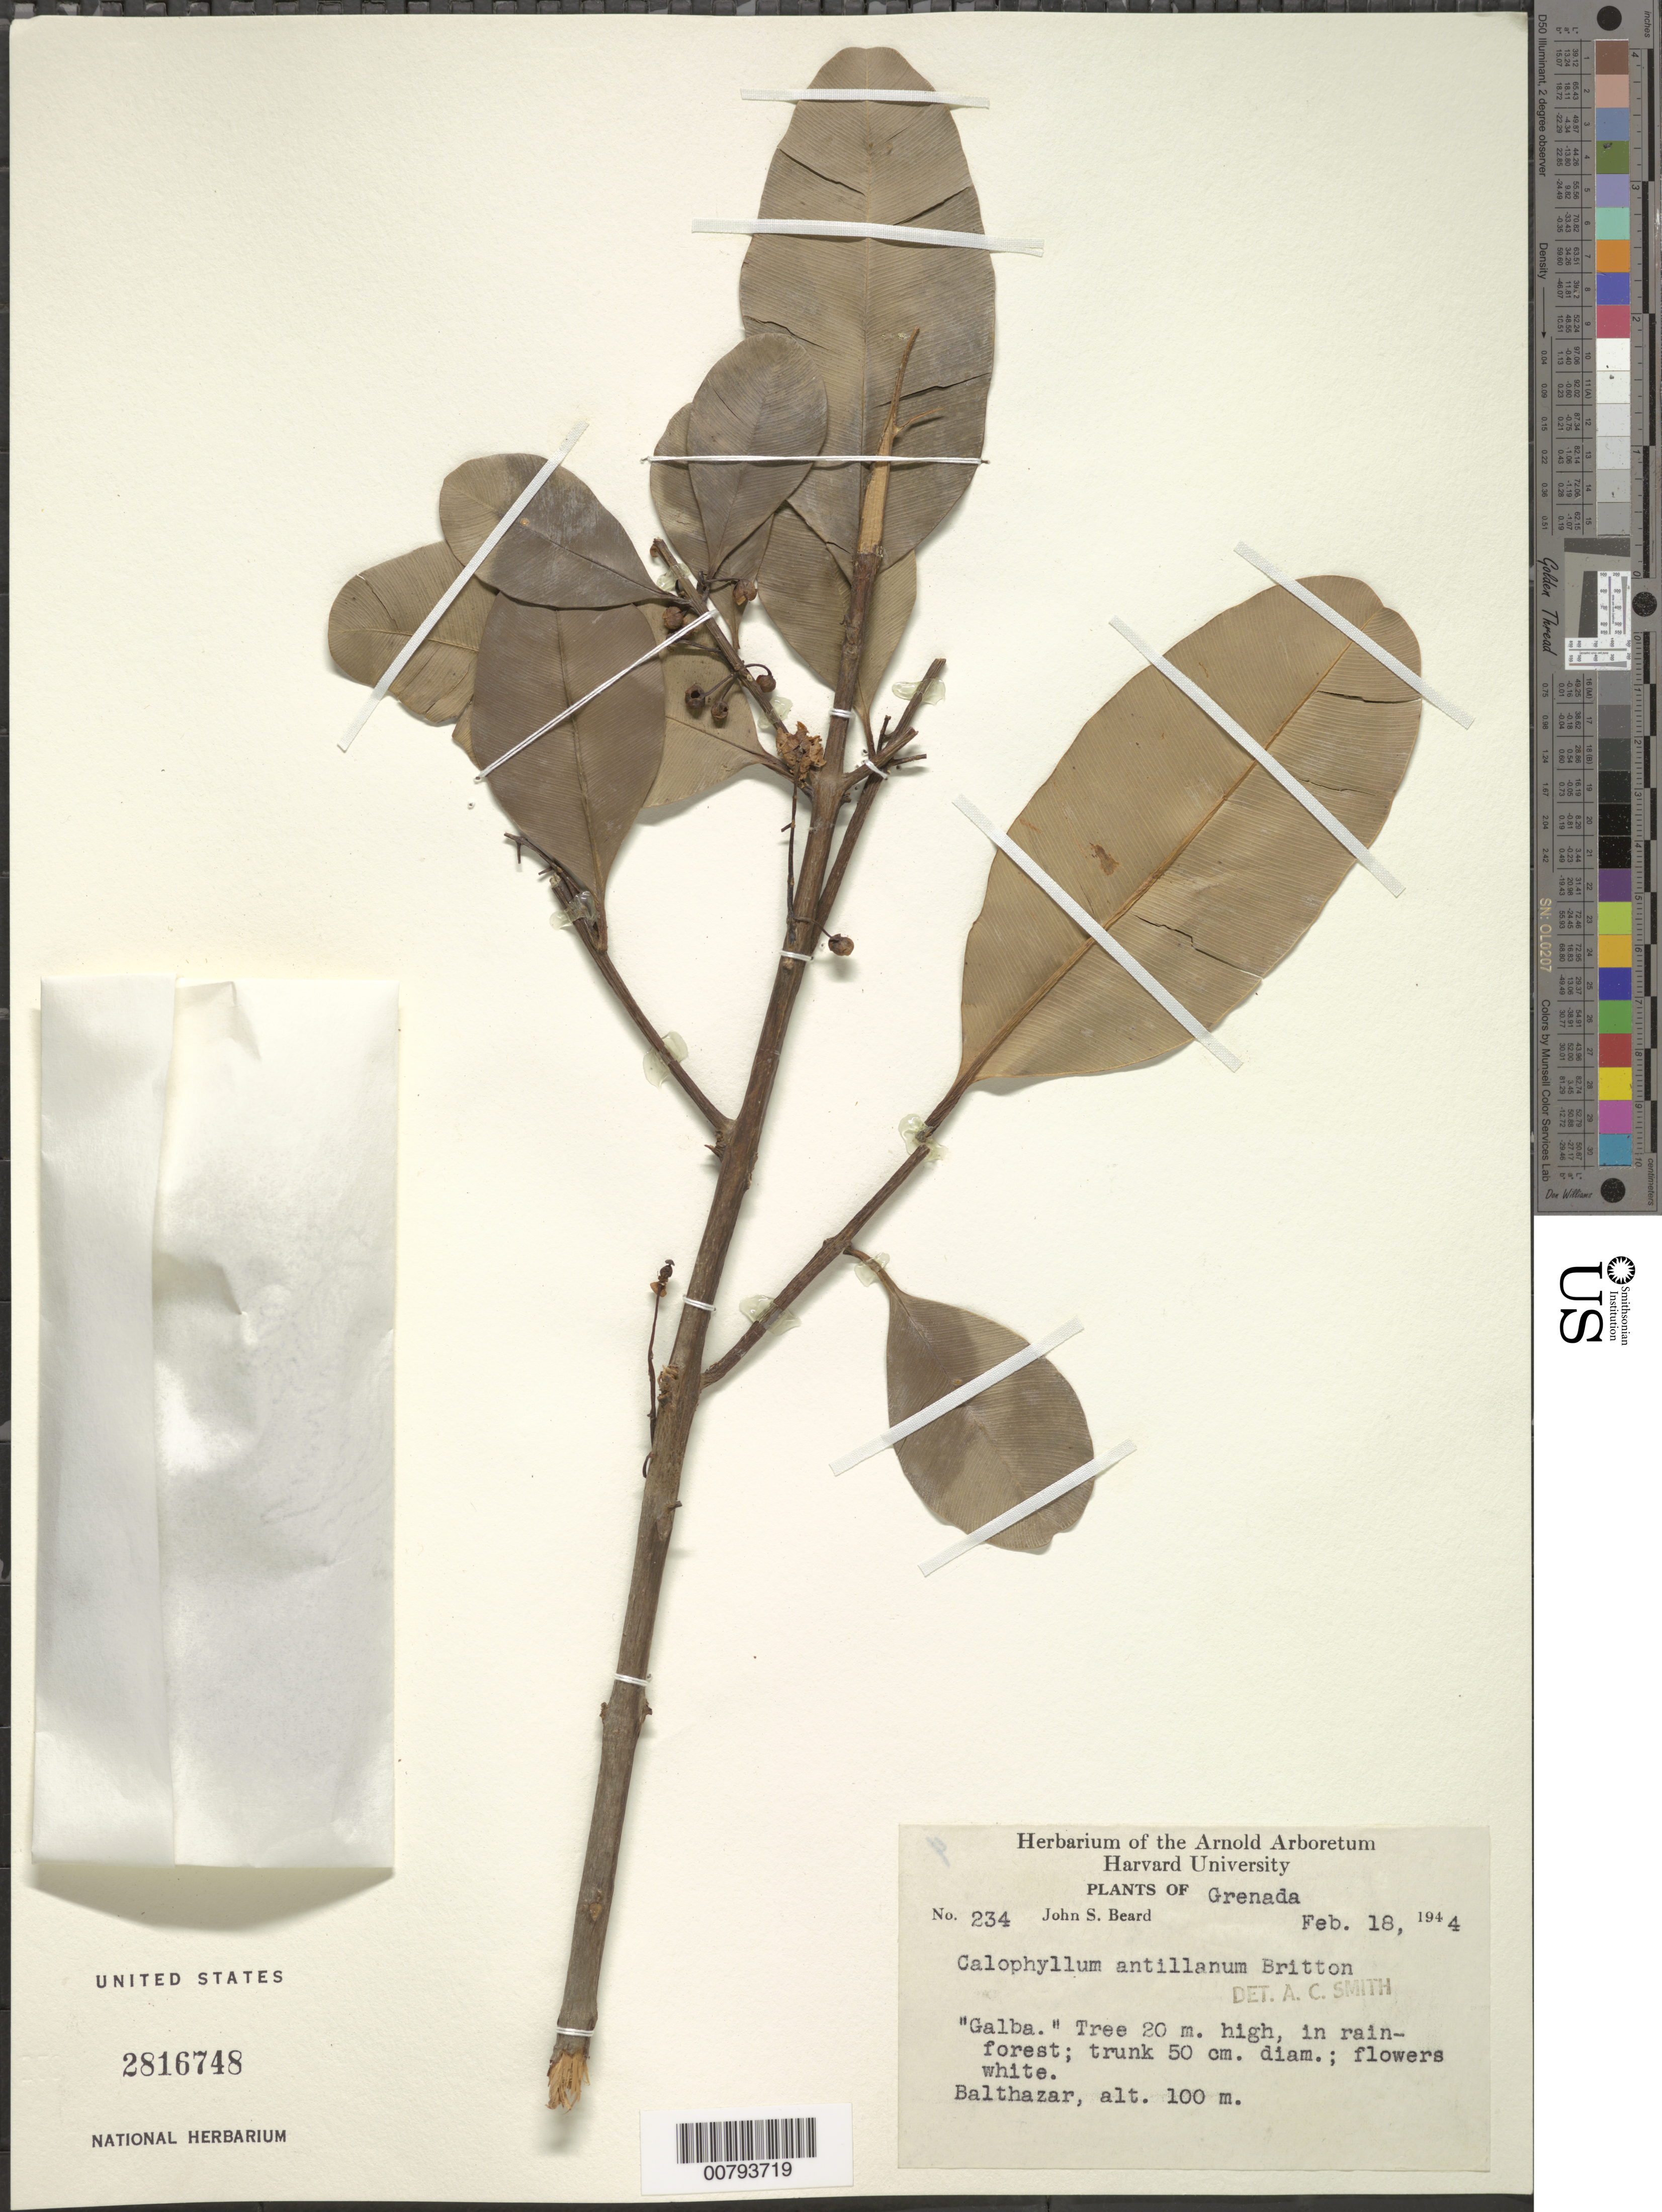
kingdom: Plantae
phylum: Tracheophyta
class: Magnoliopsida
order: Malpighiales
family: Calophyllaceae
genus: Calophyllum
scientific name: Calophyllum calaba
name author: L.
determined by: Smith, A. C.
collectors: J. Beard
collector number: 234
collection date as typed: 18 Feb 1944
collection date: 1944-02-18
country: Grenada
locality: Balthazar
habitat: Rainforest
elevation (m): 100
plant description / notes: Common name: Galba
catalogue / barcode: US 2816748